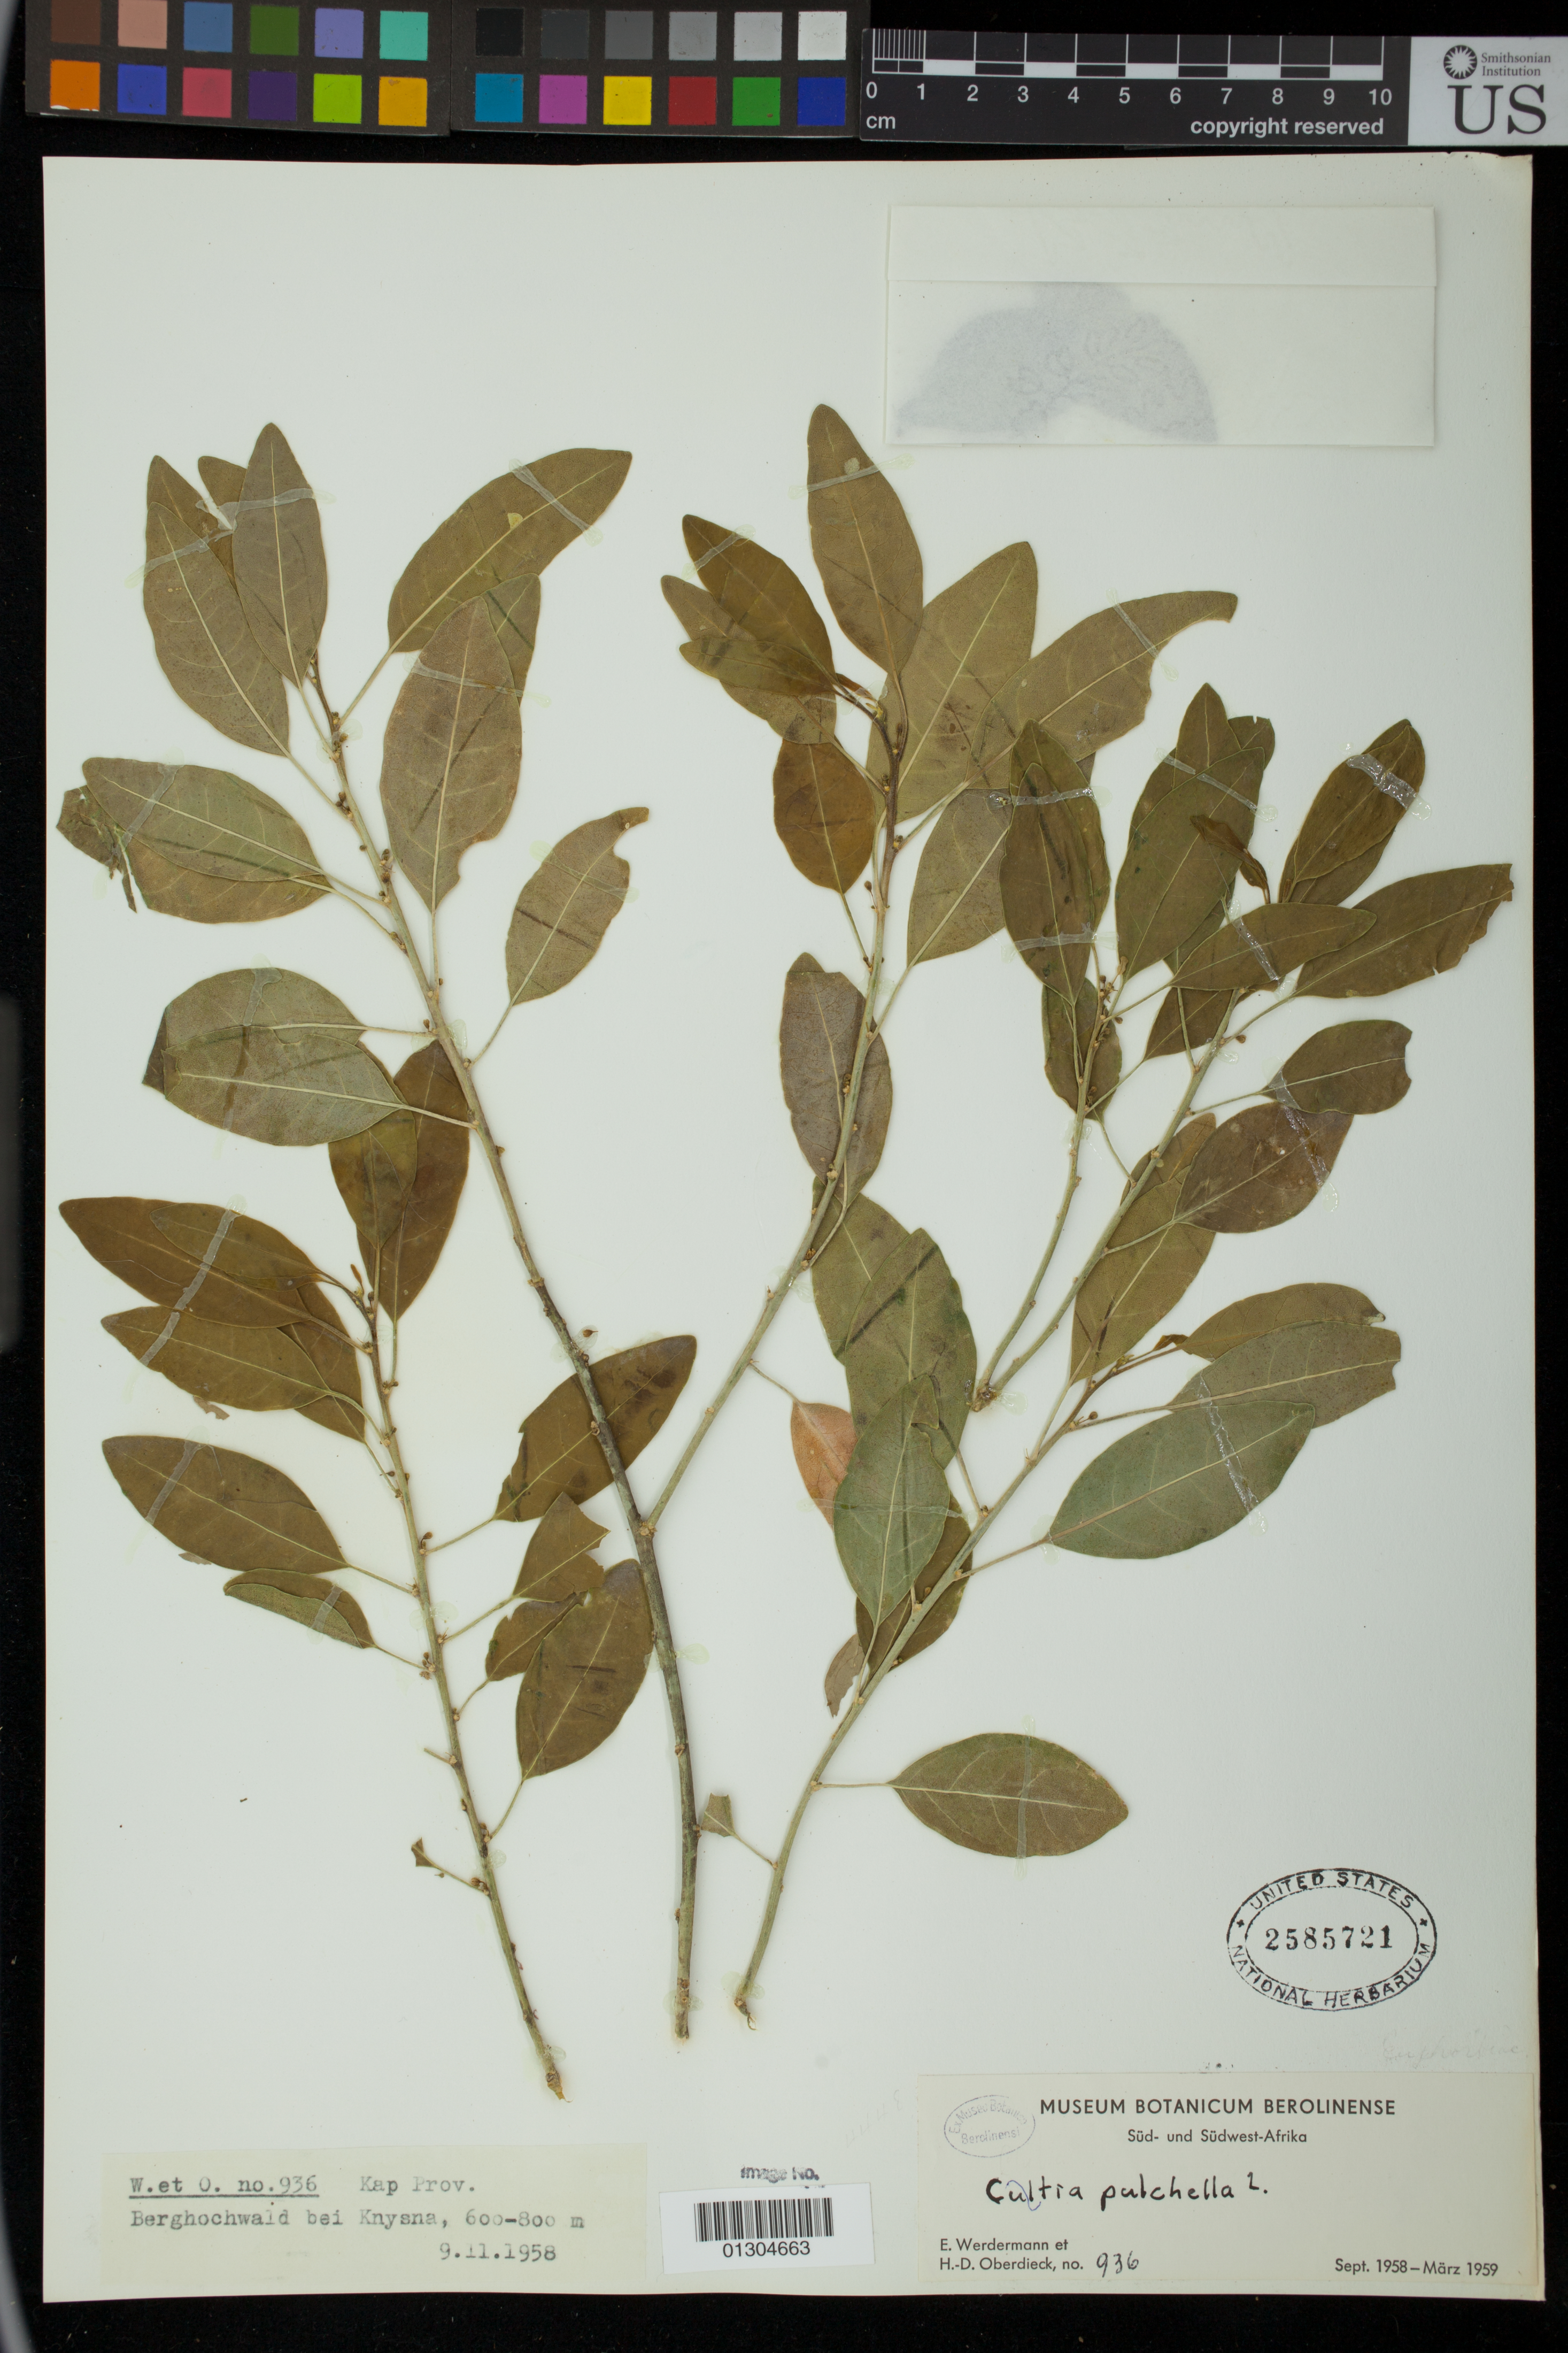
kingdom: Plantae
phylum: Tracheophyta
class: Magnoliopsida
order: Malpighiales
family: Peraceae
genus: Clutia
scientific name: Clutia pulchella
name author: L.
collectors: E. Werdermann & H. Oberdieck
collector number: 936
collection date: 1958-09-11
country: South Africa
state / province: Northern Cape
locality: Kap Prov.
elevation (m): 600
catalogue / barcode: US 2585721